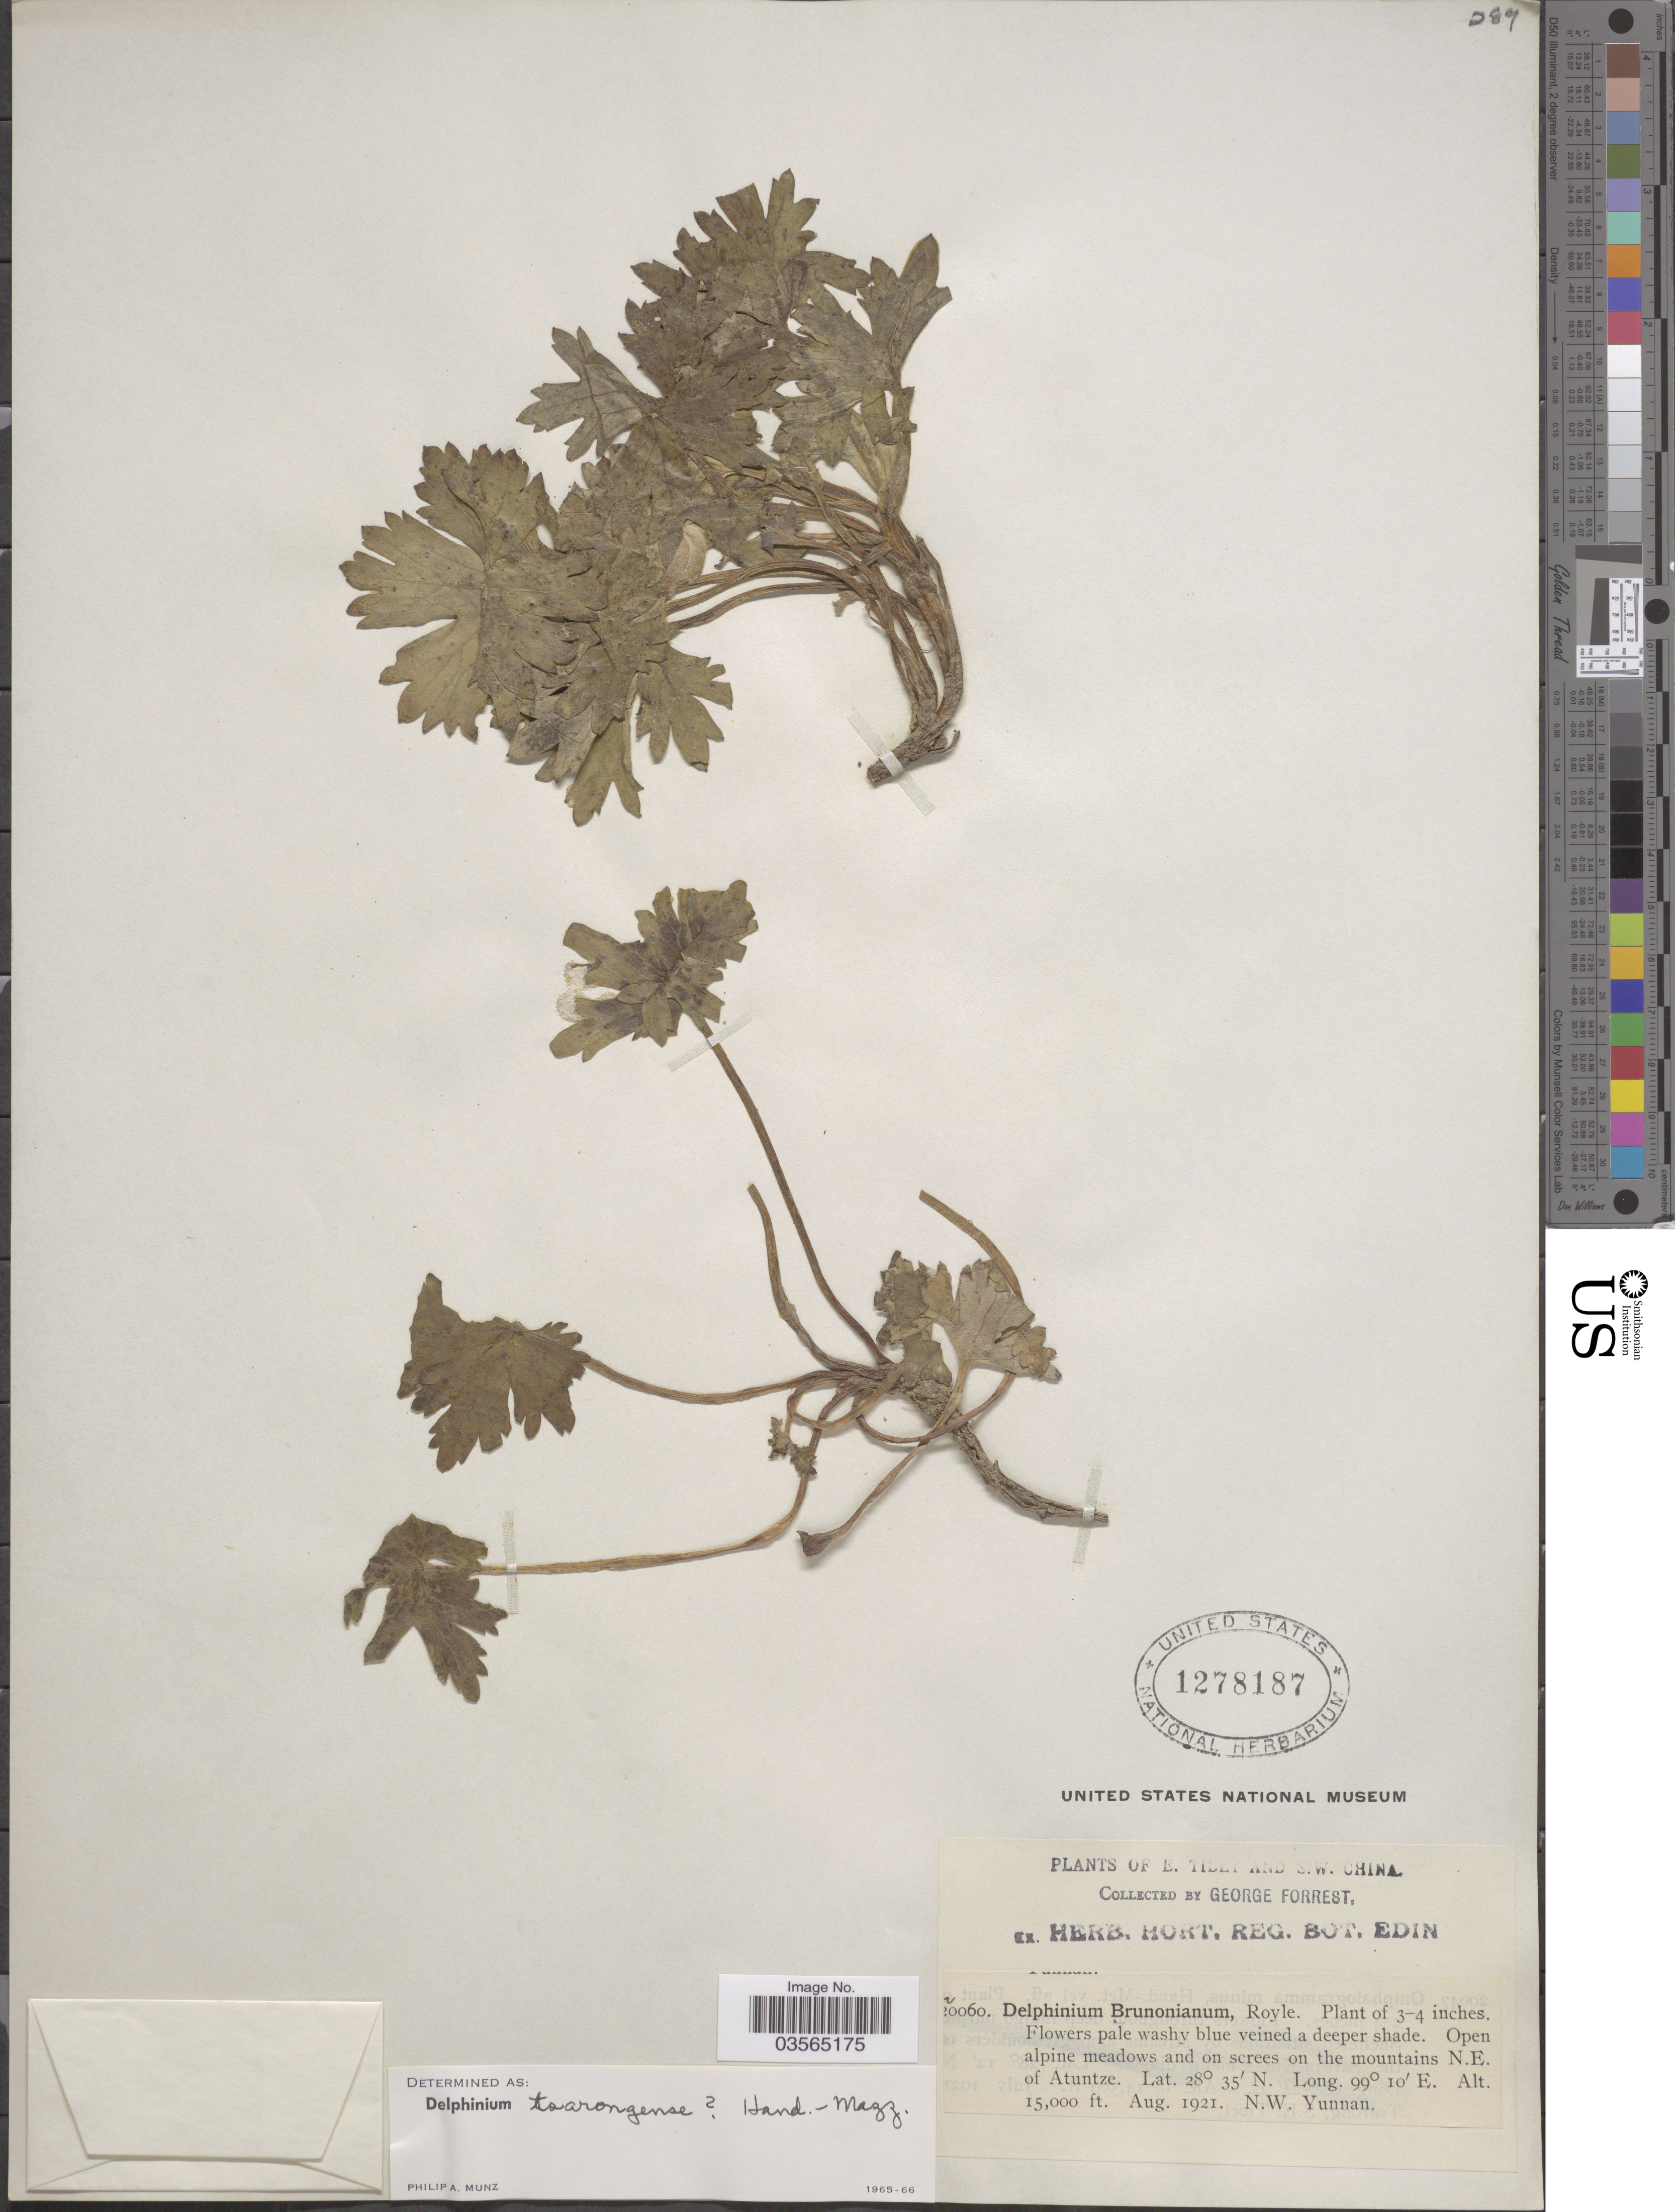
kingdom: Plantae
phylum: Tracheophyta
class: Magnoliopsida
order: Ranunculales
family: Ranunculaceae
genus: Delphinium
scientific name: Delphinium tsarongense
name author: Hand.-Mazz.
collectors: G. Forrest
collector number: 20060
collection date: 1921-08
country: China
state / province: Yunnan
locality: S. W. China. On the mountains N. E. of Atuntze. N. W. Yunnan.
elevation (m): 4572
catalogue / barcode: US 1278187